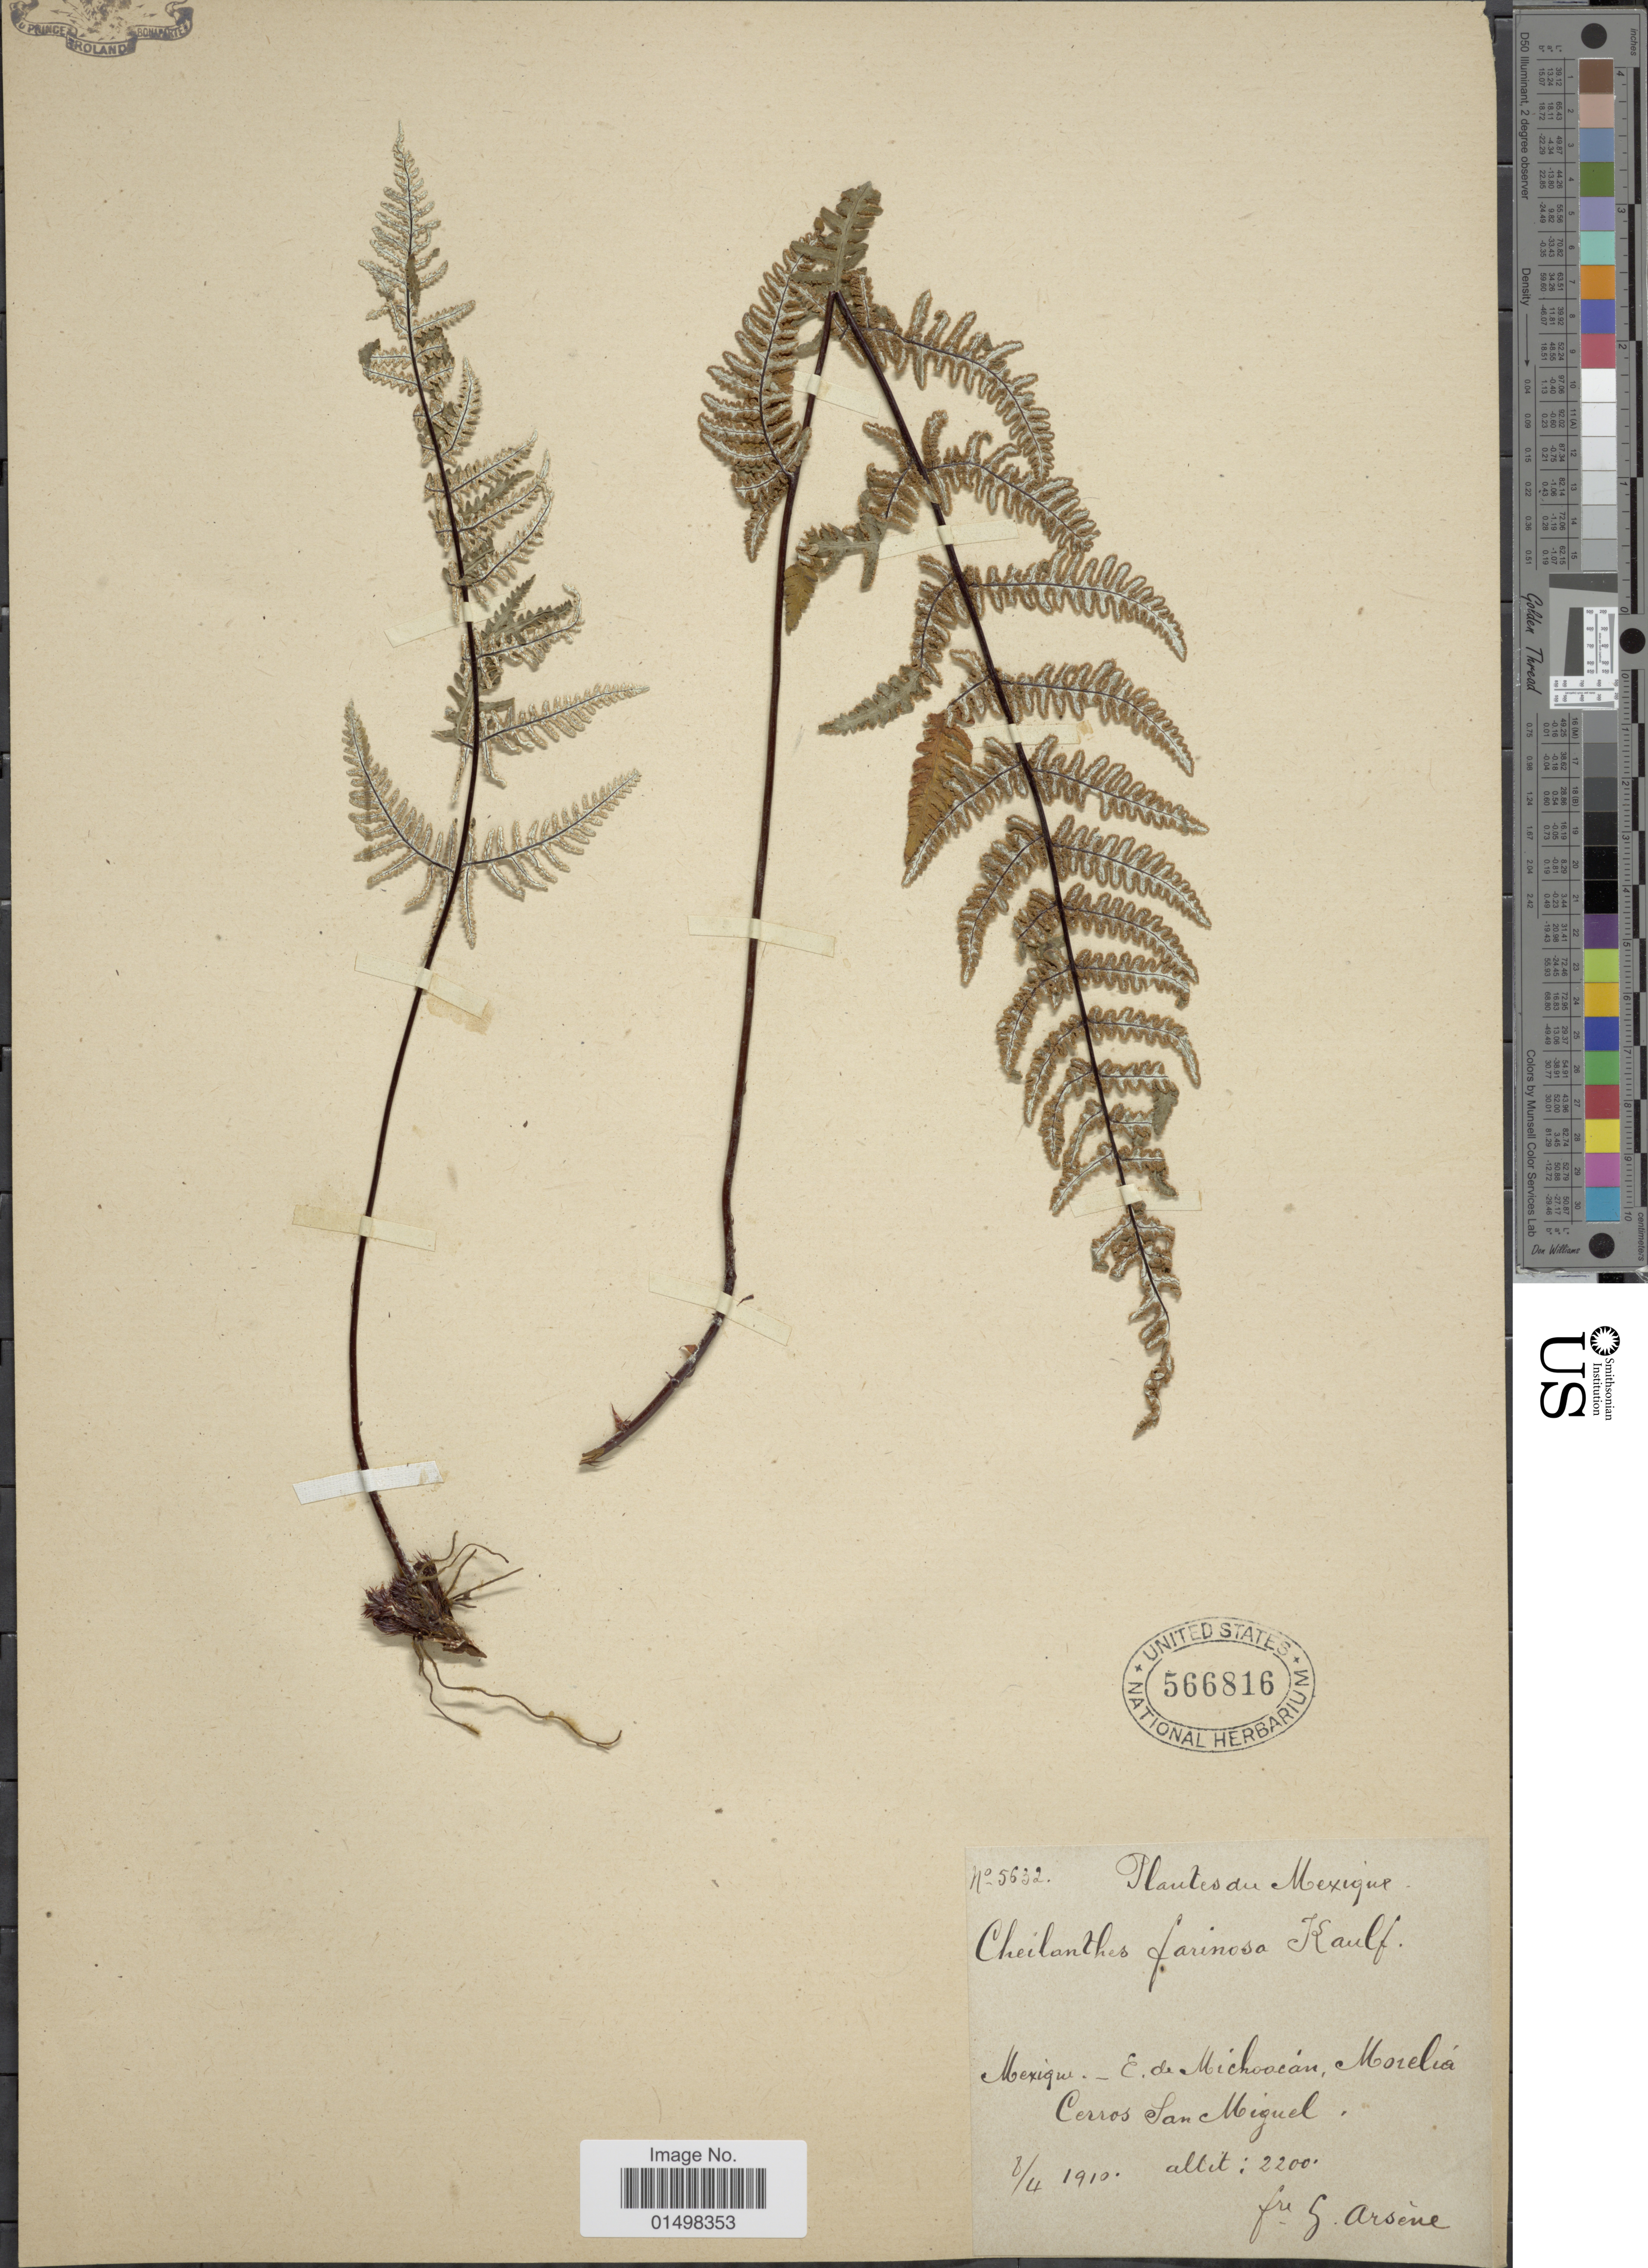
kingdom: Plantae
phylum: Tracheophyta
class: Polypodiopsida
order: Polypodiales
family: Pteridaceae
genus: Aleuritopteris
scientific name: Aleuritopteris farinosa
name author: (Forssk.) Fée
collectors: Bro. G. Arsène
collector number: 5632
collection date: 1910-04-08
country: Mexico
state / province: Michoacán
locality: E. de Michoacan, Morelia Cerros San Miguel.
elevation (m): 671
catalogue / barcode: US 566816